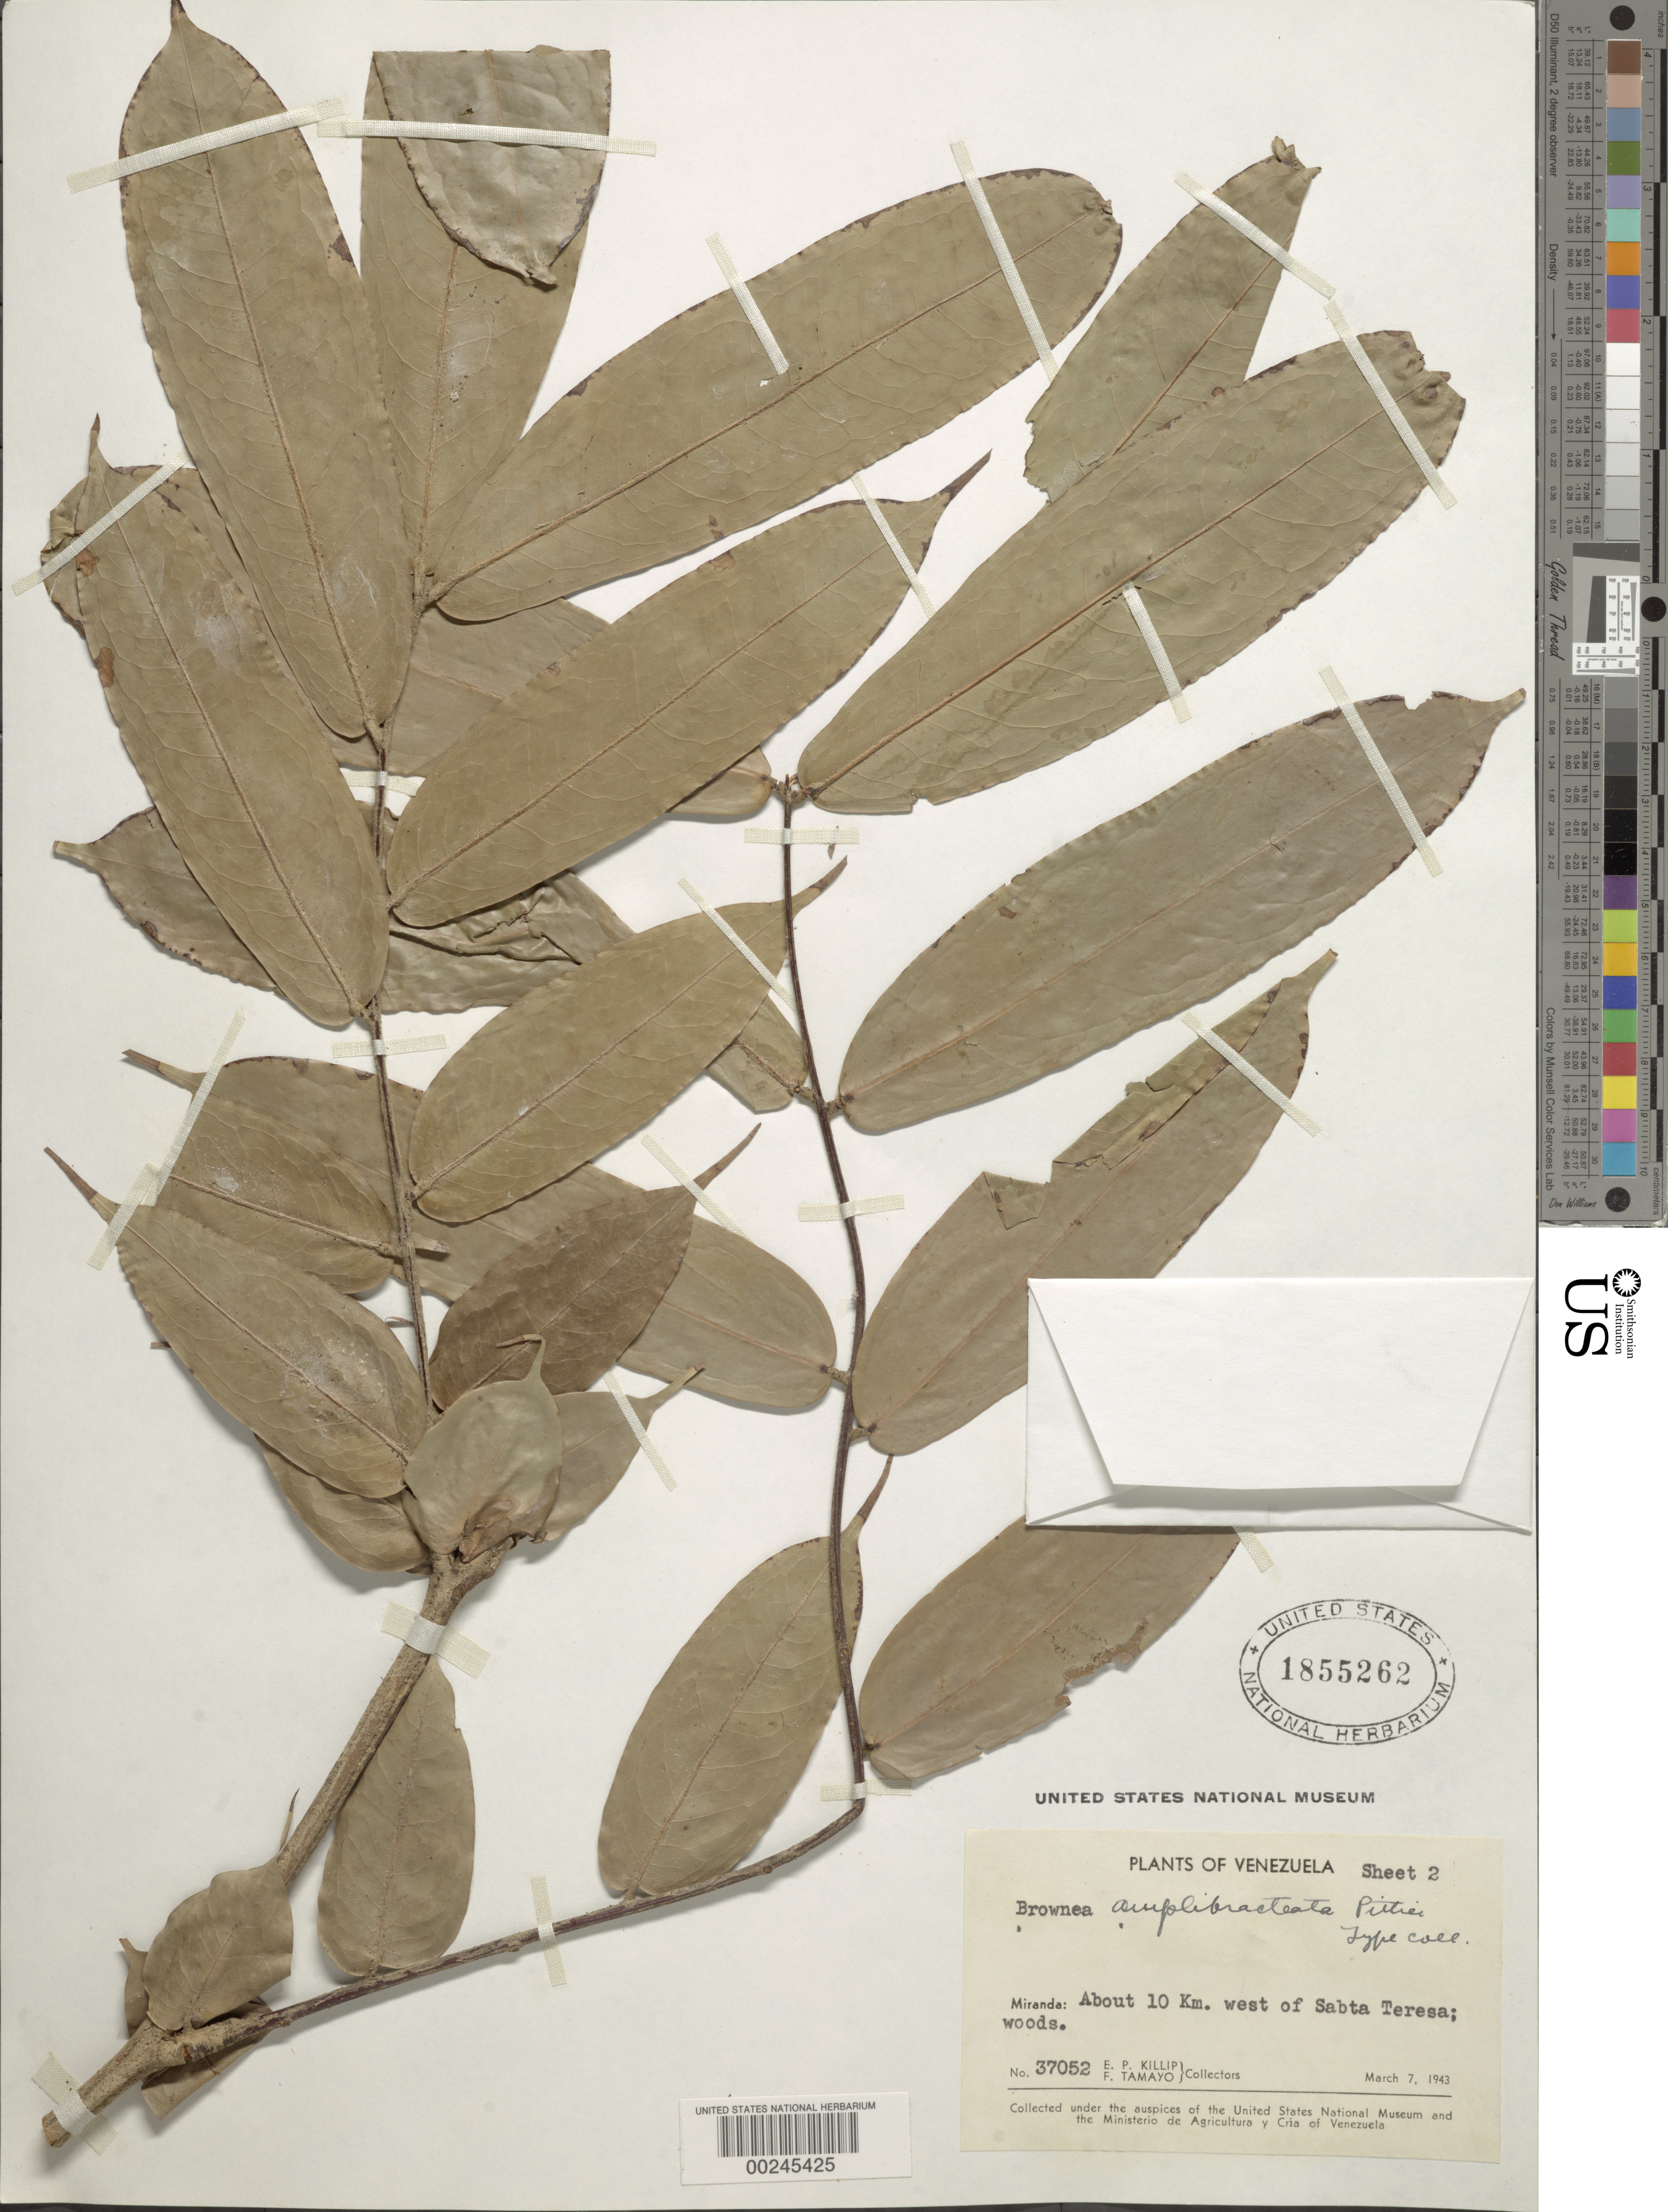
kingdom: Plantae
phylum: Tracheophyta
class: Magnoliopsida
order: Fabales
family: Fabaceae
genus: Brownea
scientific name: Brownea grandiceps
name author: Jacq.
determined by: Santos-Silva, J.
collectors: E. P. Killip & F. Tamayo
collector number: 37052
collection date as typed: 07 Mar 1943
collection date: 1943-03-07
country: Venezuela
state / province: Miranda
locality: About 10 km w of santa teresa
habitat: Woods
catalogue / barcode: US 1855262